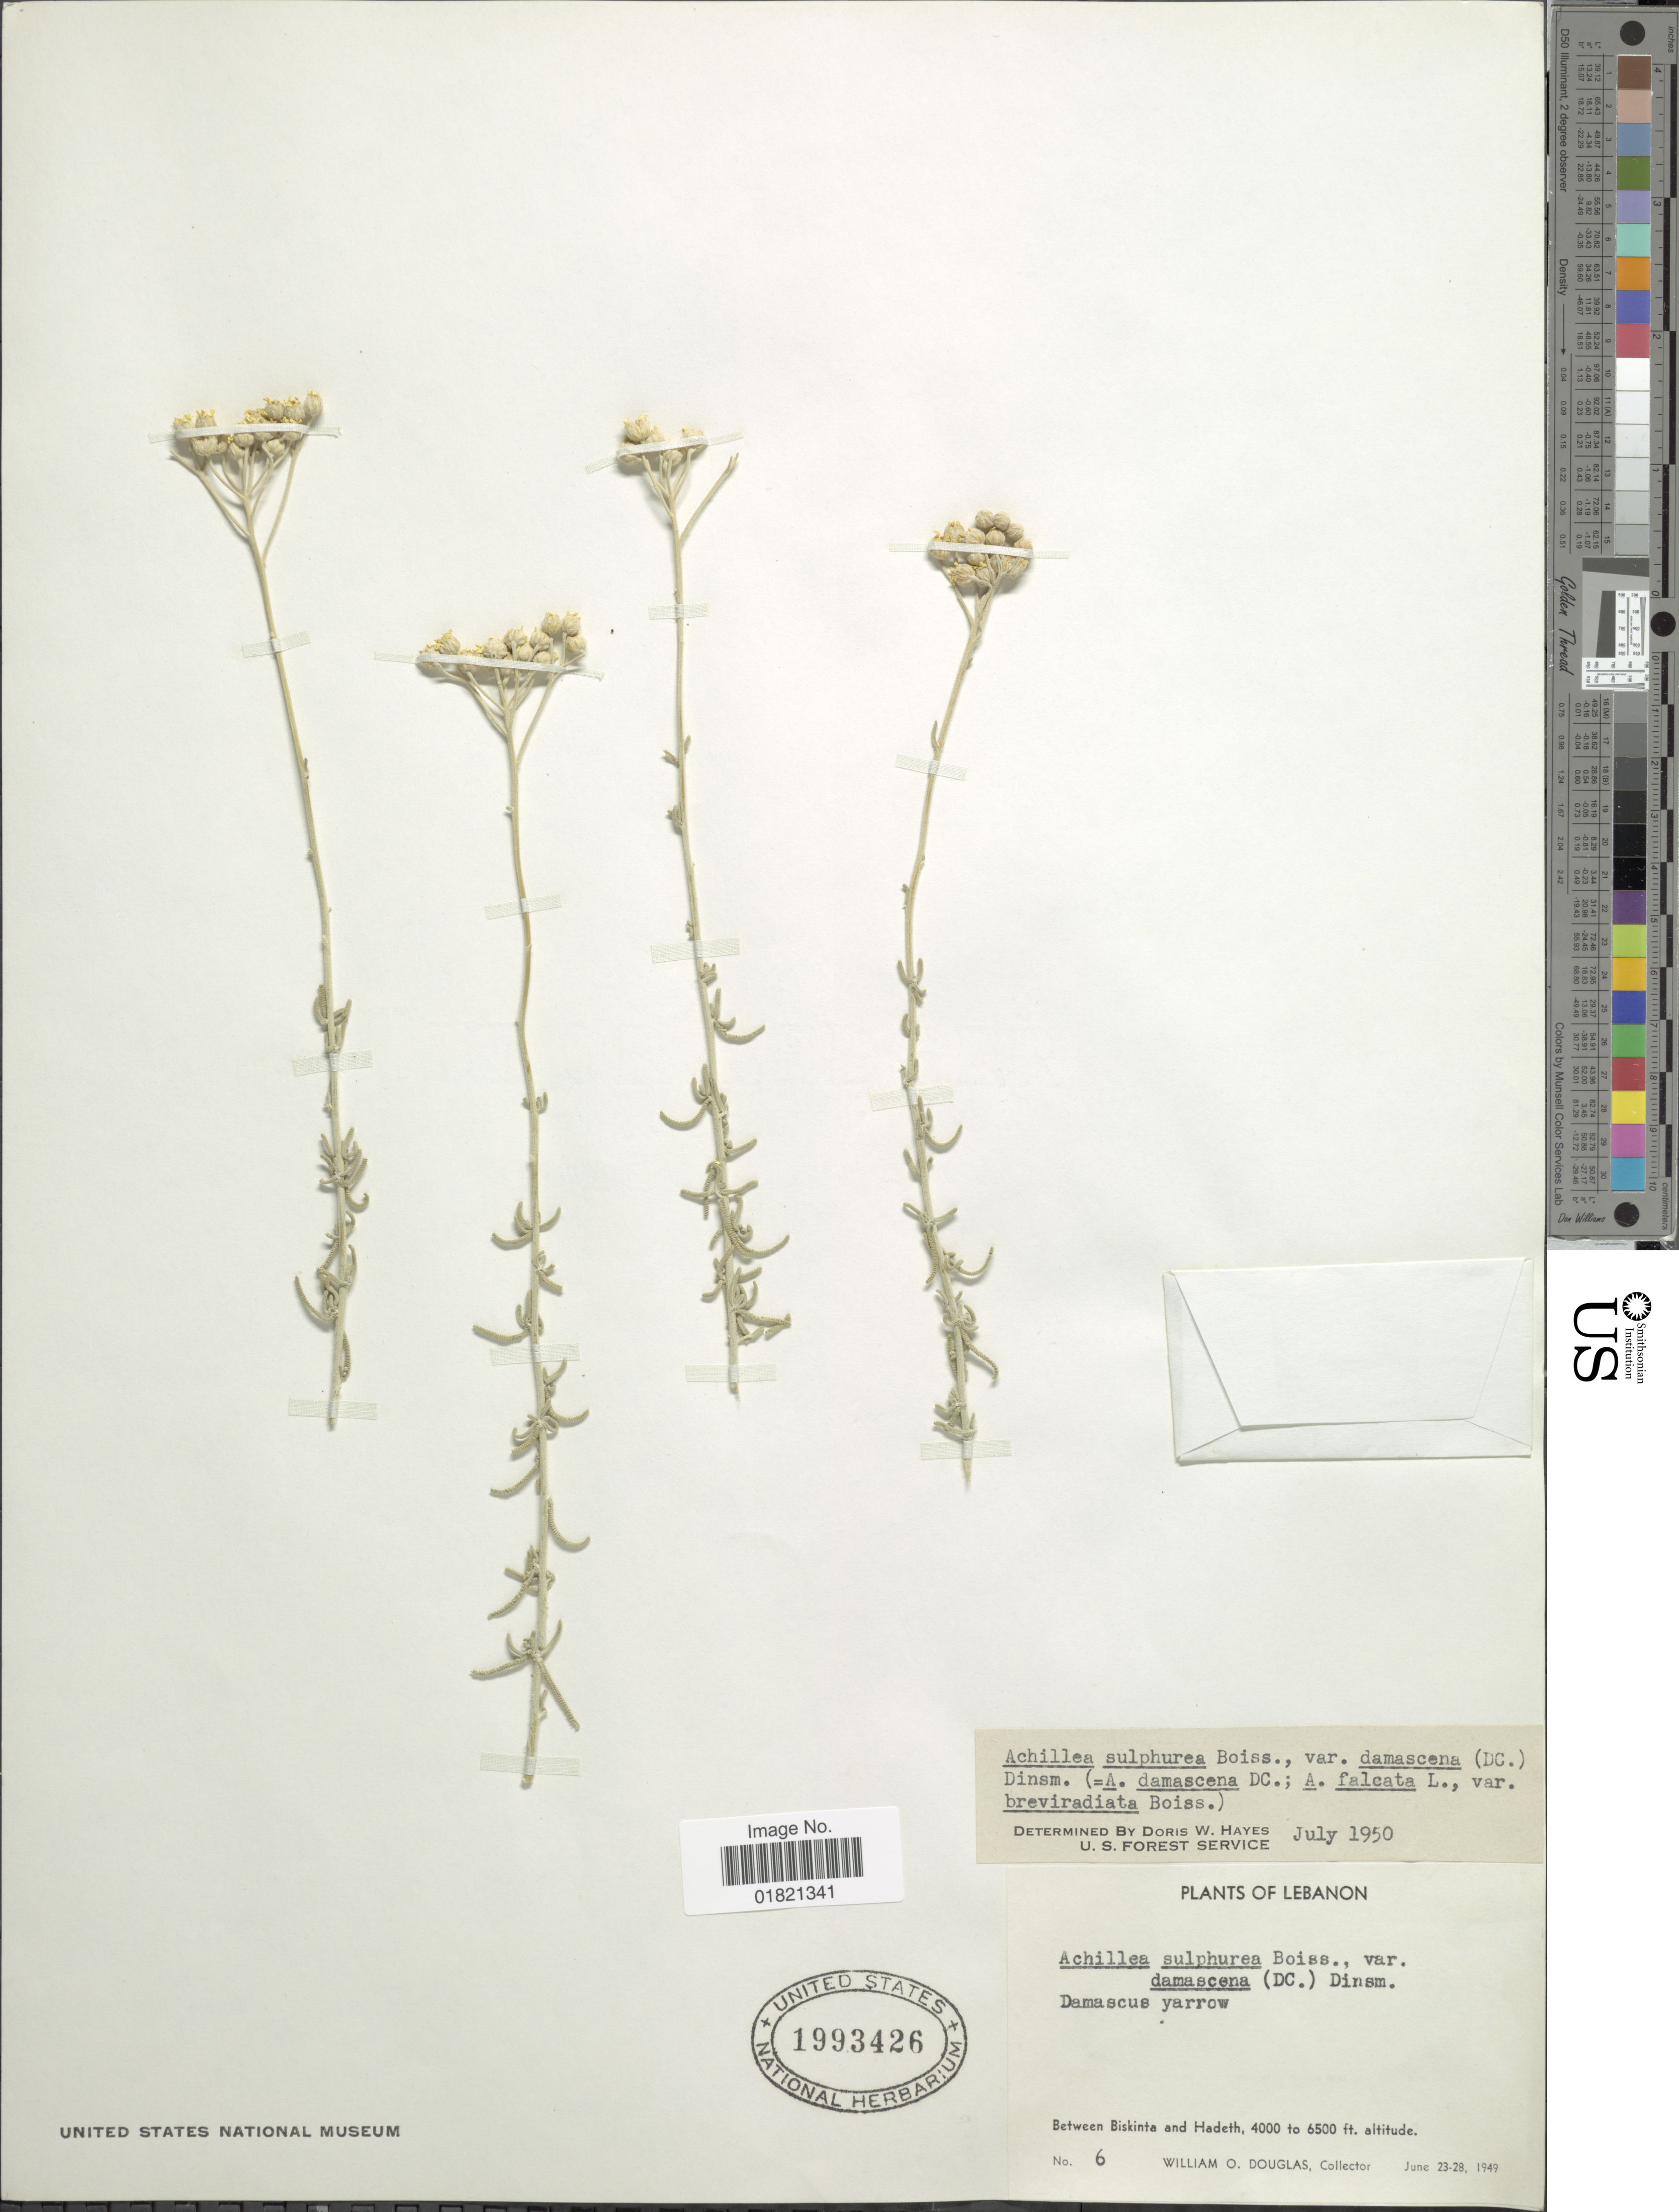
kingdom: Plantae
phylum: Tracheophyta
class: Magnoliopsida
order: Asterales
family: Asteraceae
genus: Achillea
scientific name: Achillea sulphurea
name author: Boiss.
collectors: W. Douglas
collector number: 6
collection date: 1949-06-23/1949-06-28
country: Lebanon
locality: Between Biskinta and Hadeth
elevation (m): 1219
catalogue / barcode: US 1993426